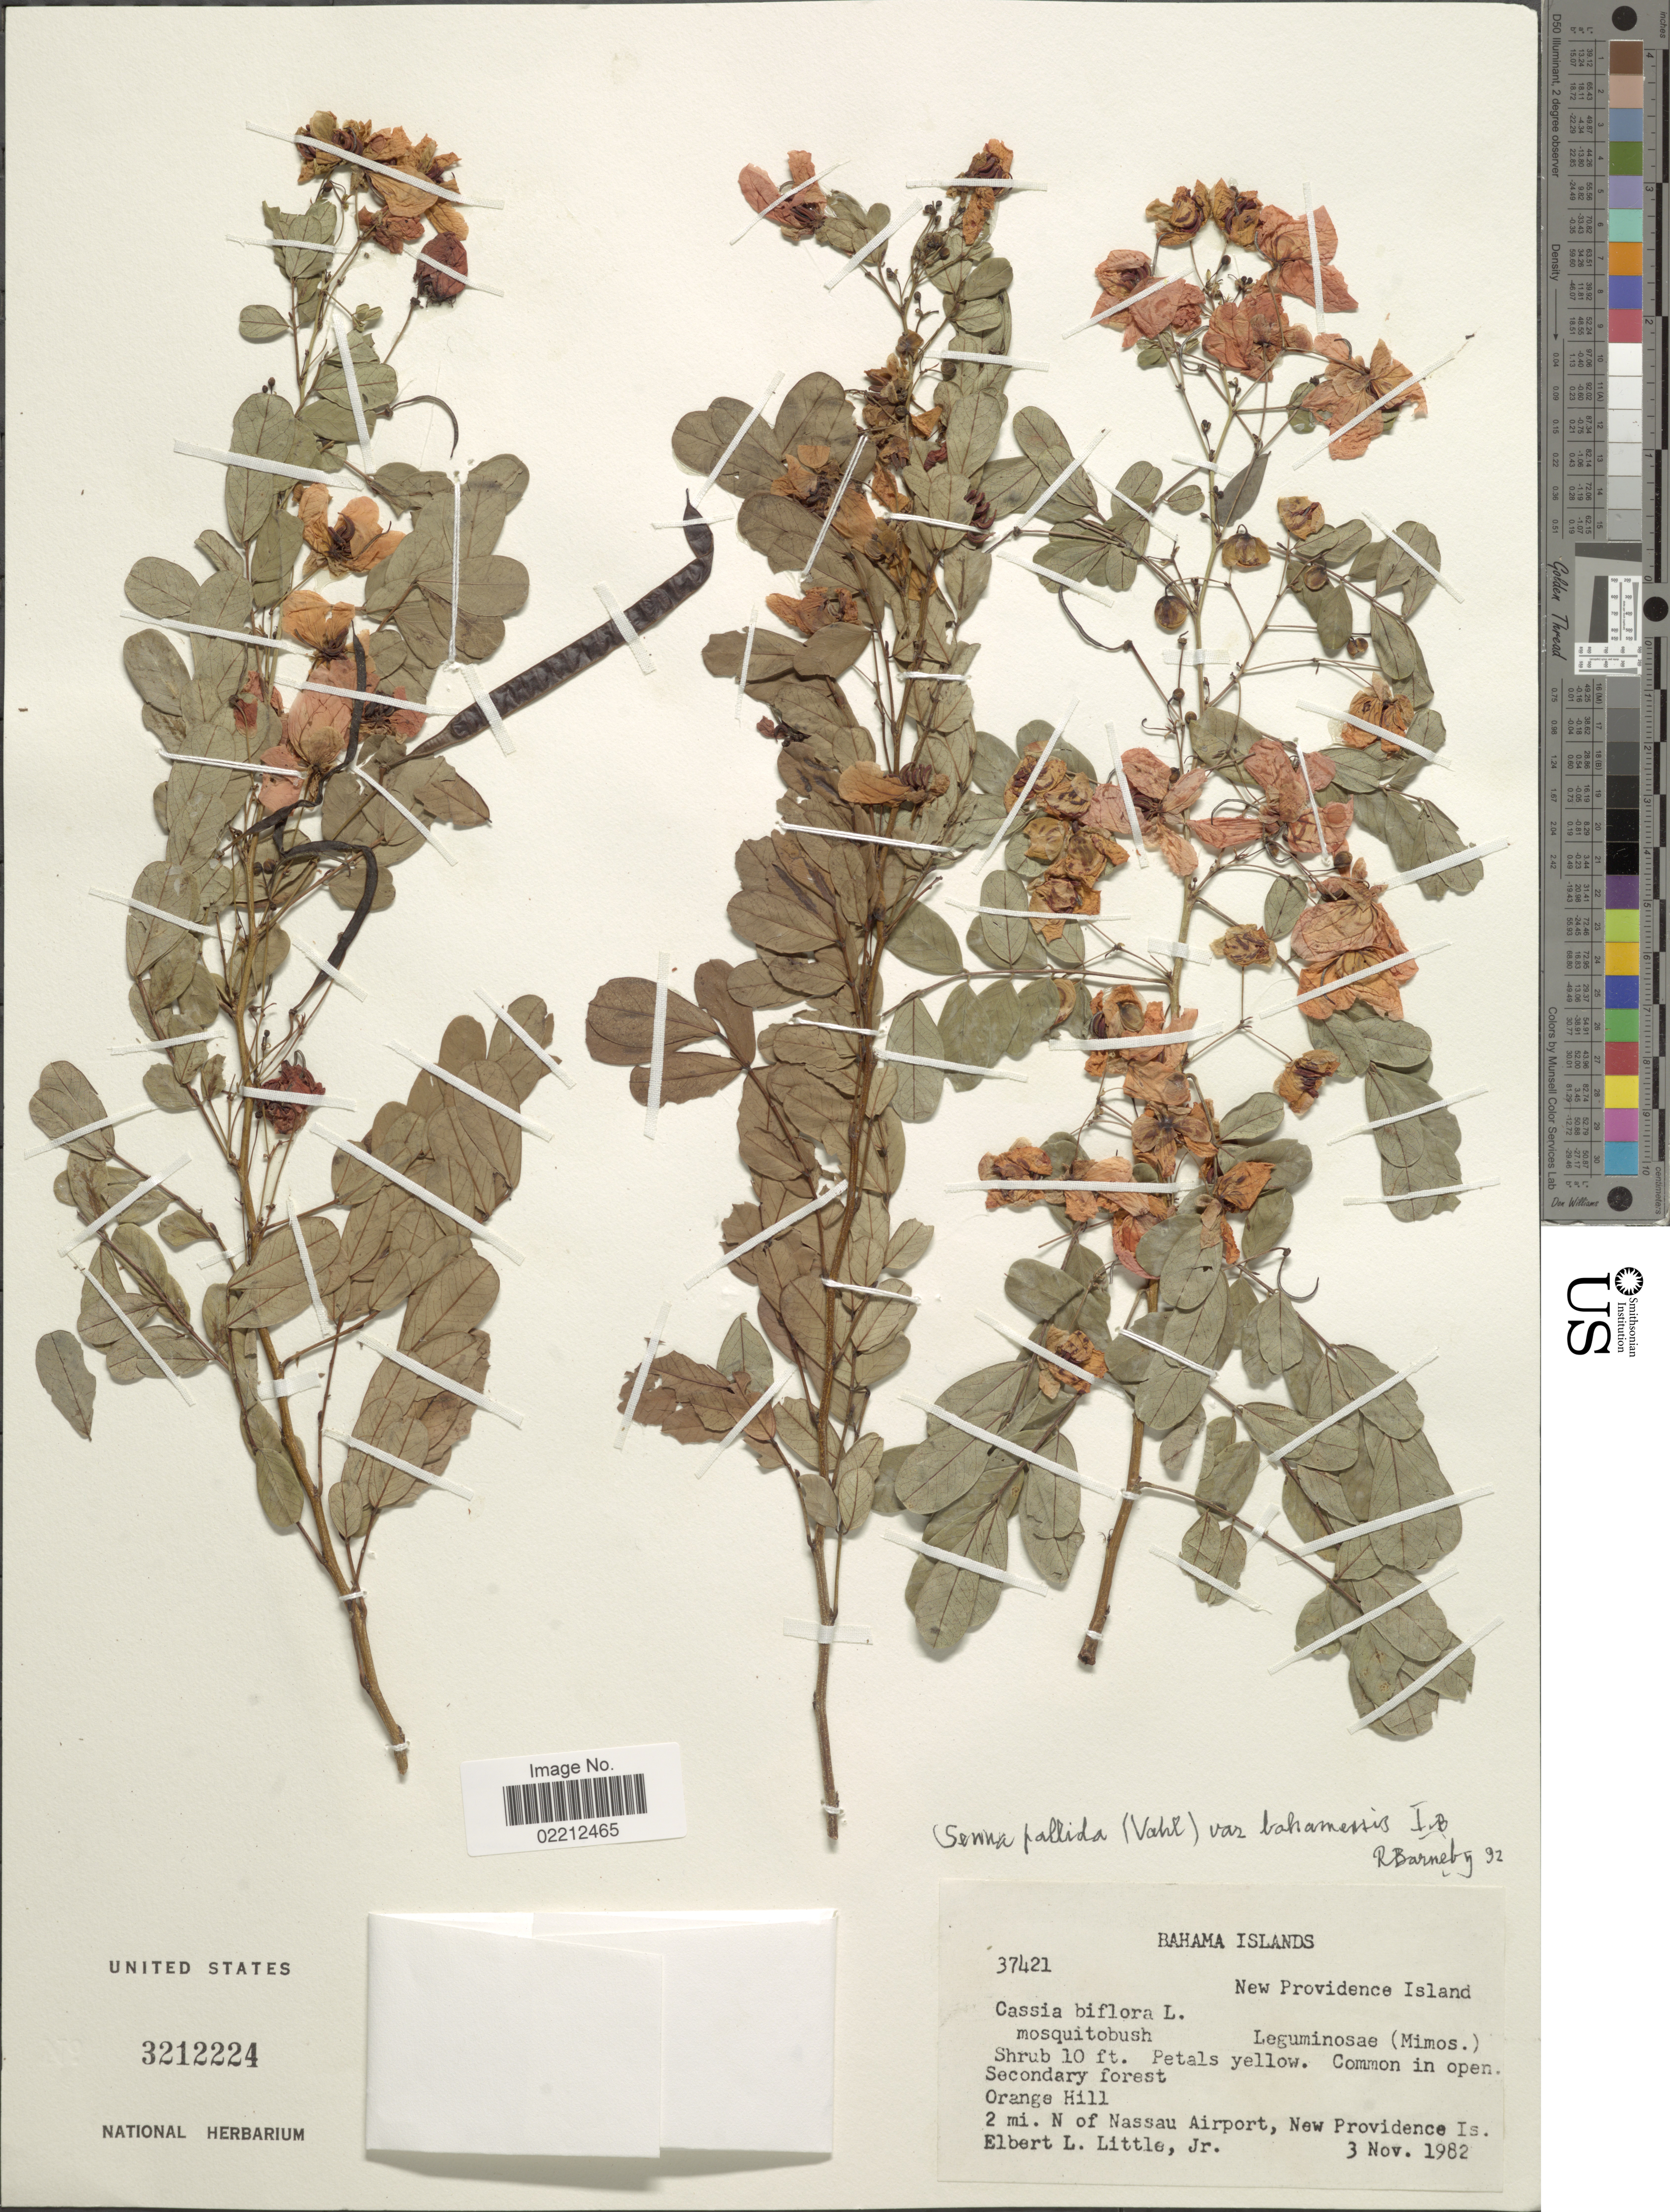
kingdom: Plantae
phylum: Tracheophyta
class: Magnoliopsida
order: Fabales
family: Fabaceae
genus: Senna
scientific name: Senna pallida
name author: (Vahl) H.S. Irwin & Barneby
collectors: E. L. Little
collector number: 37421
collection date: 1982-11-03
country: Bahamas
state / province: New Providence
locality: Bahama Islands. 2 mi. N. of Nassau Airport, New Providence Is.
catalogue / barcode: US 3212224